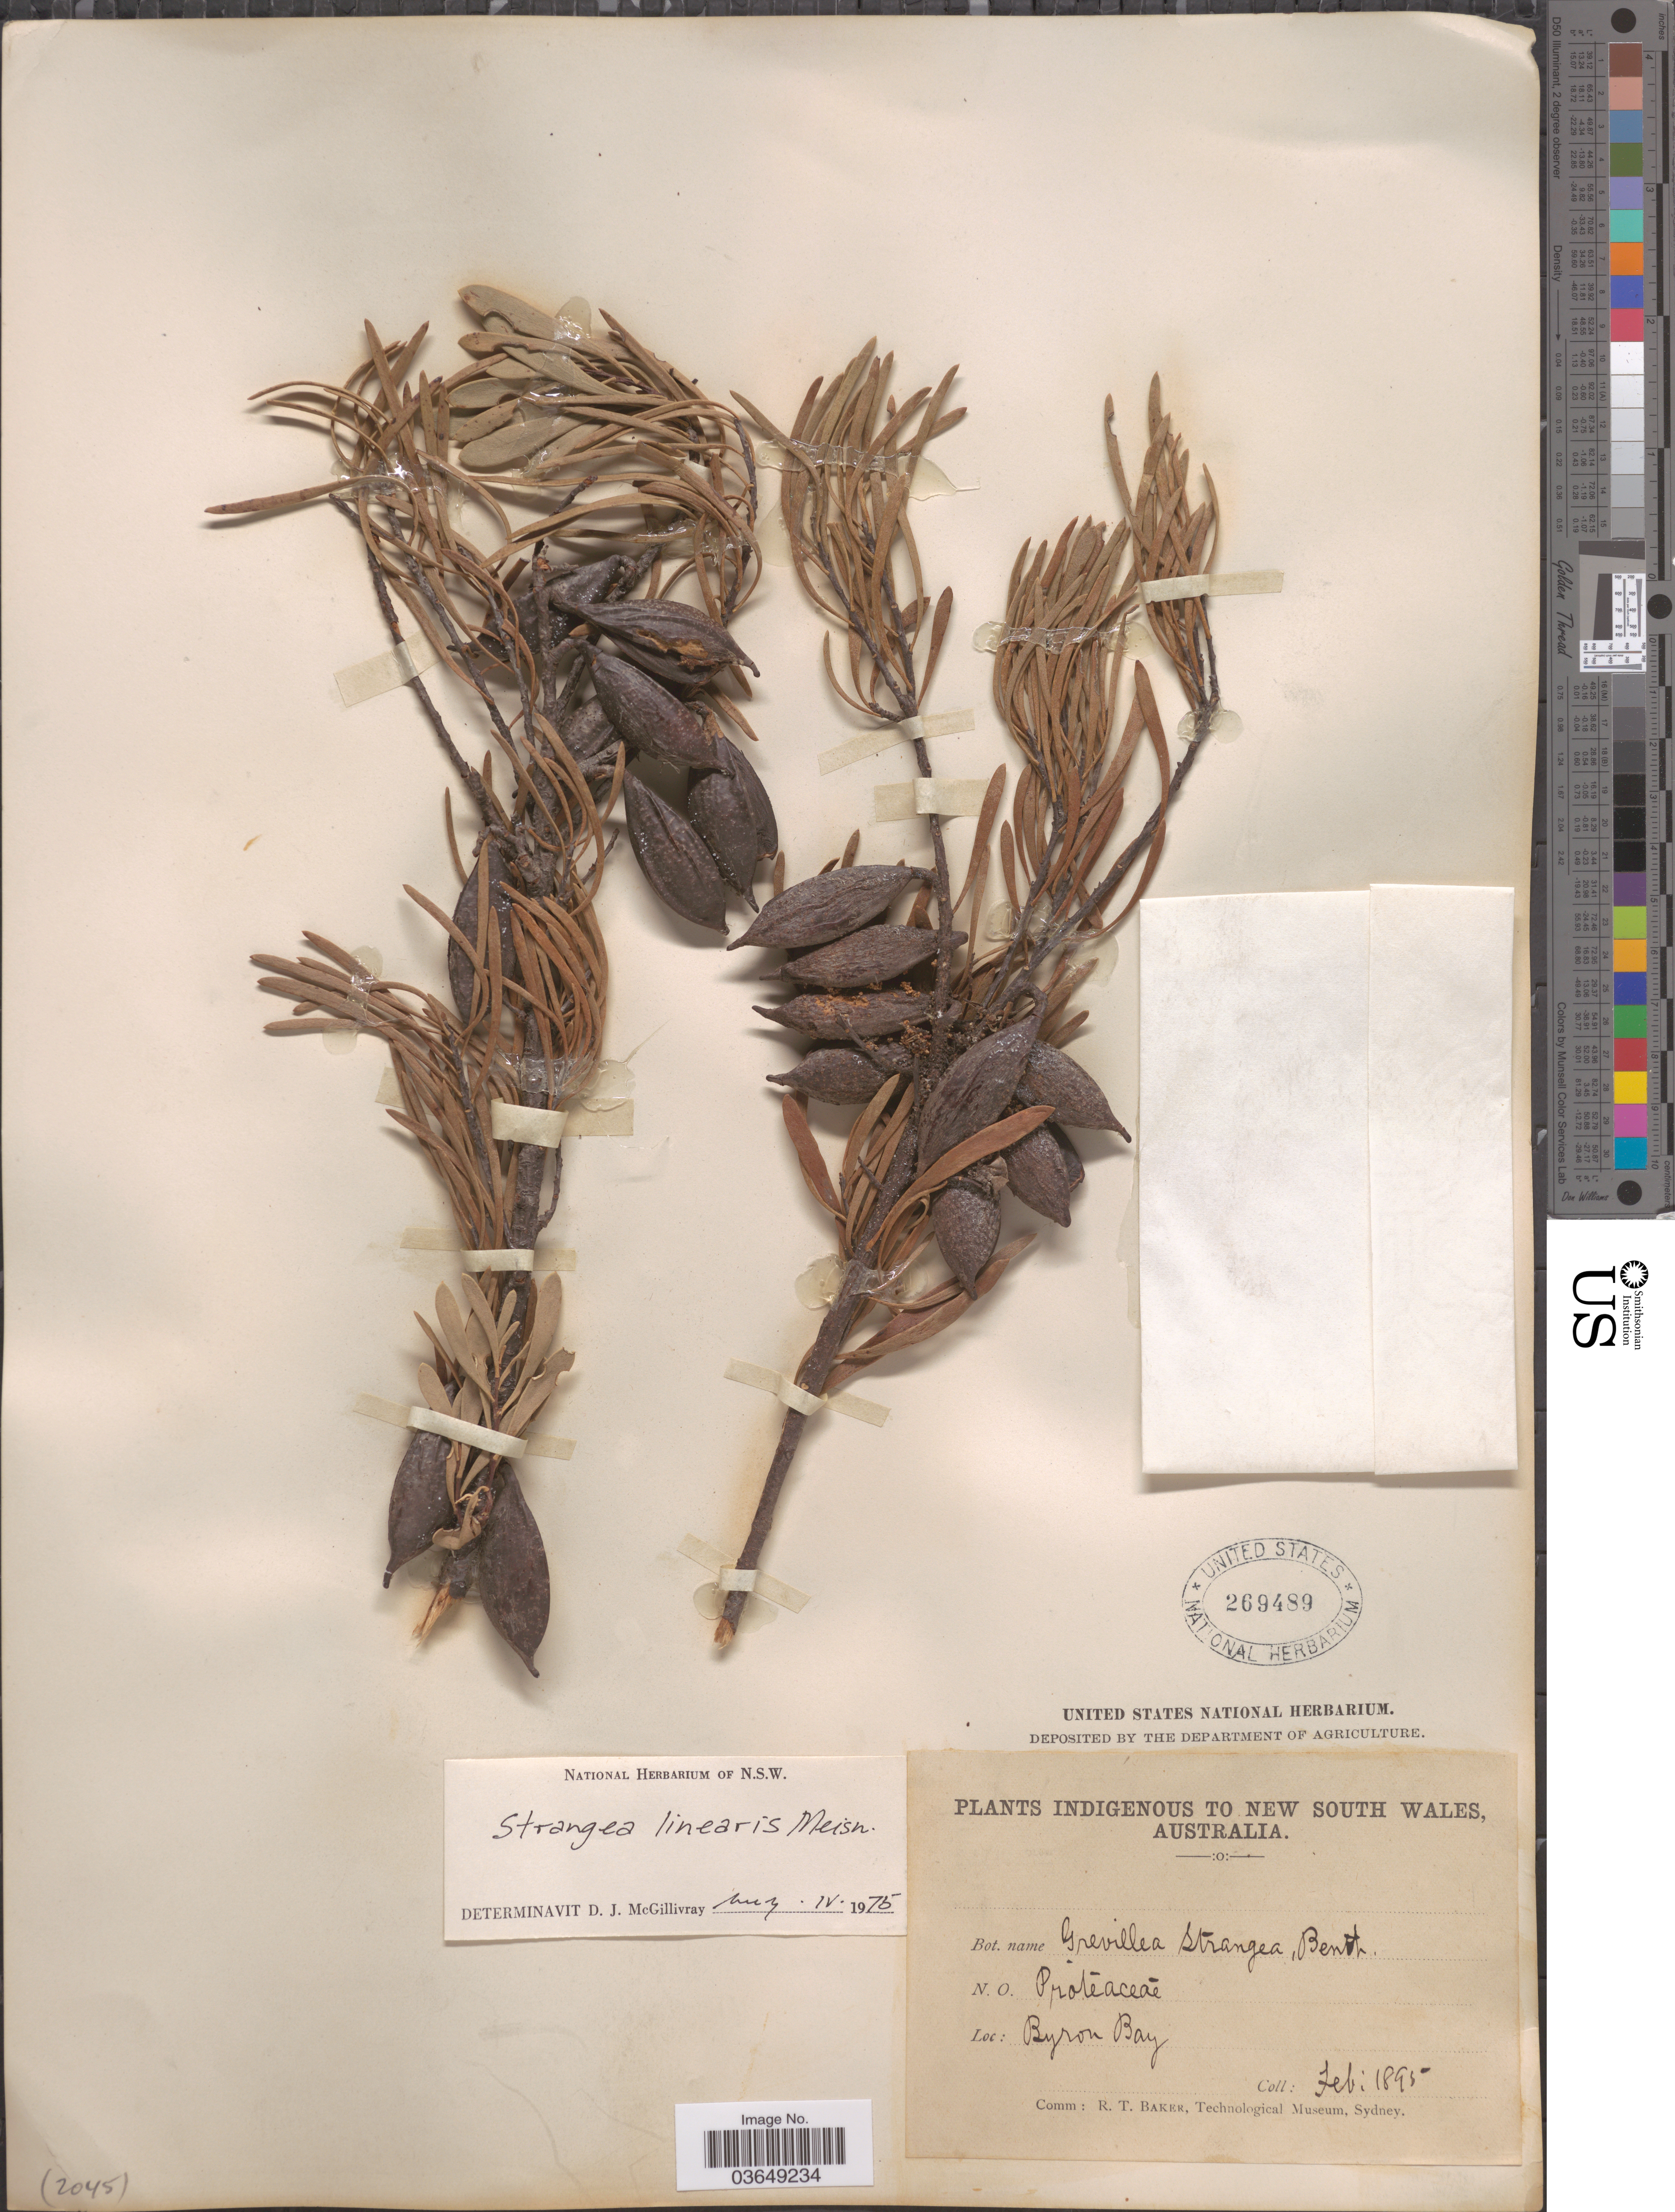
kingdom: Plantae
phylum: Tracheophyta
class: Magnoliopsida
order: Proteales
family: Proteaceae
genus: Strangea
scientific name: Strangea linearis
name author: Meisn.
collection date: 1895-02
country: Australia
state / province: New South Wales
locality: Byron Bay.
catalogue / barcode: US 269489